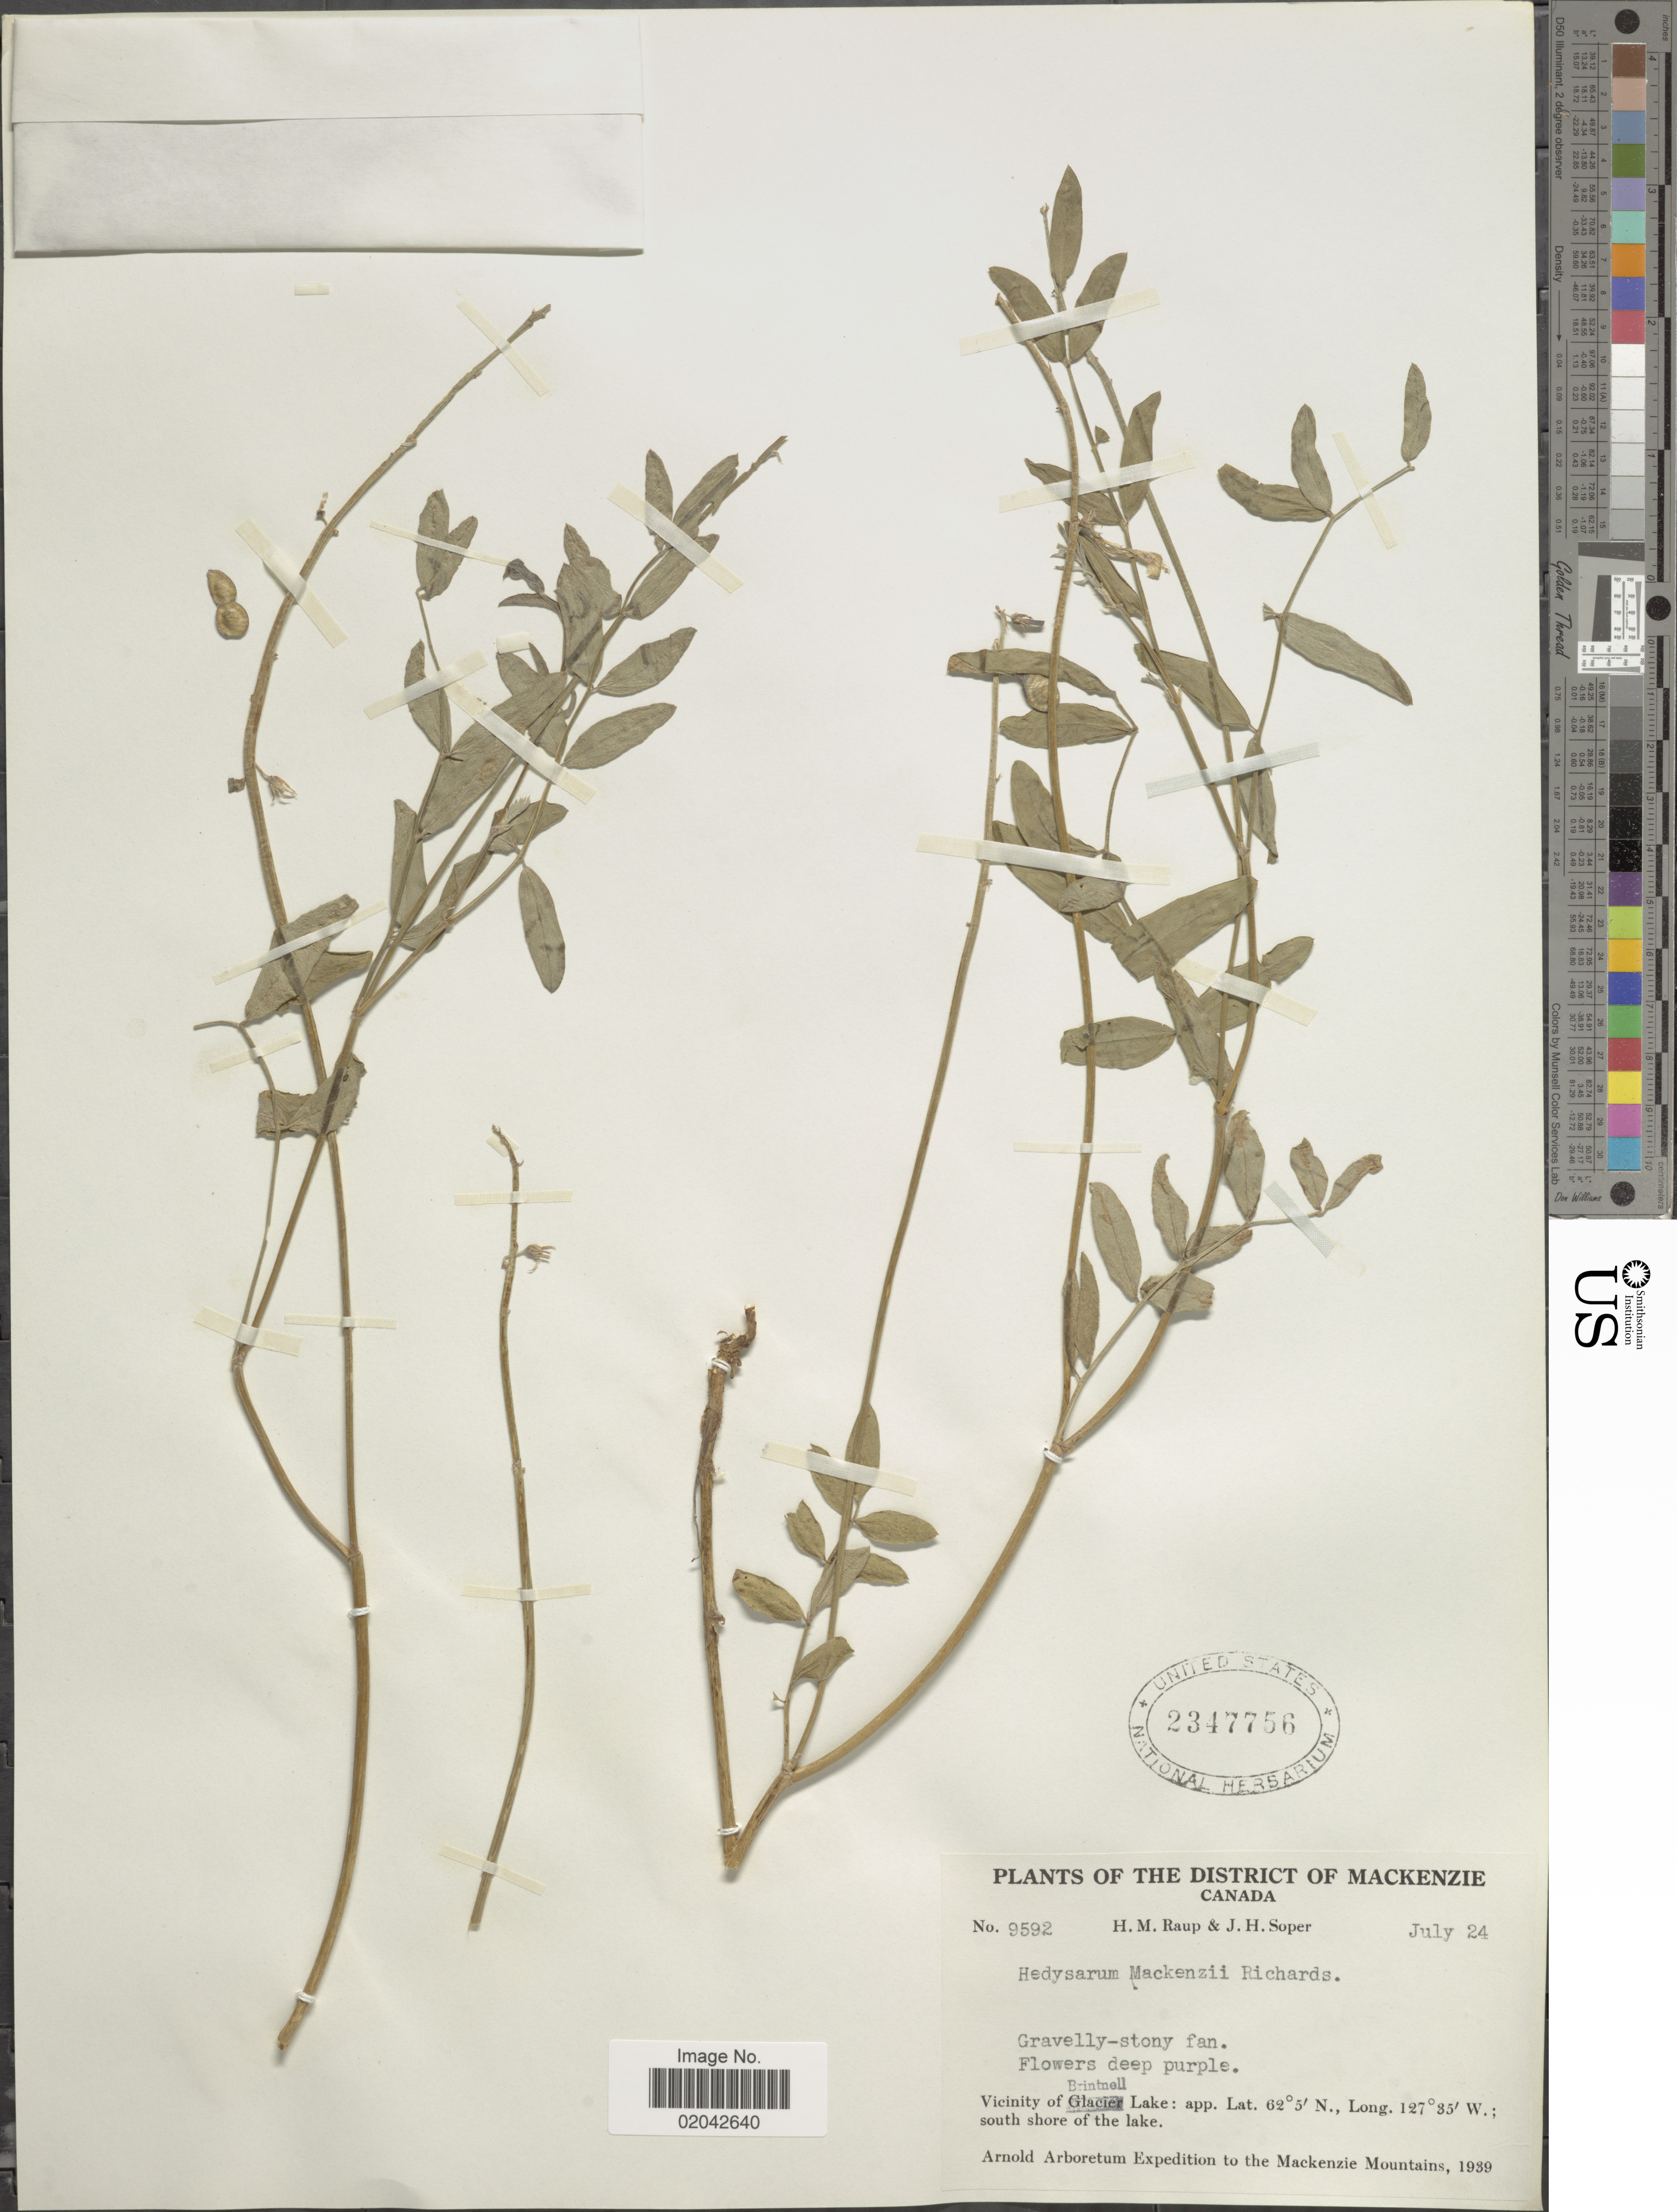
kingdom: Plantae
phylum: Tracheophyta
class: Magnoliopsida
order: Fabales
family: Fabaceae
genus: Hedysarum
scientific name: Hedysarum mackenziei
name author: Richardson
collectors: H. Raup & J. H. Soper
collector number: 9592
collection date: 1939-07-24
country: Canada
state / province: British Columbia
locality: District of Mackenzie,gravelly-stony fan, Vicinity of Brintell Lake, south shore of the lake.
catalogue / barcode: US 2347756